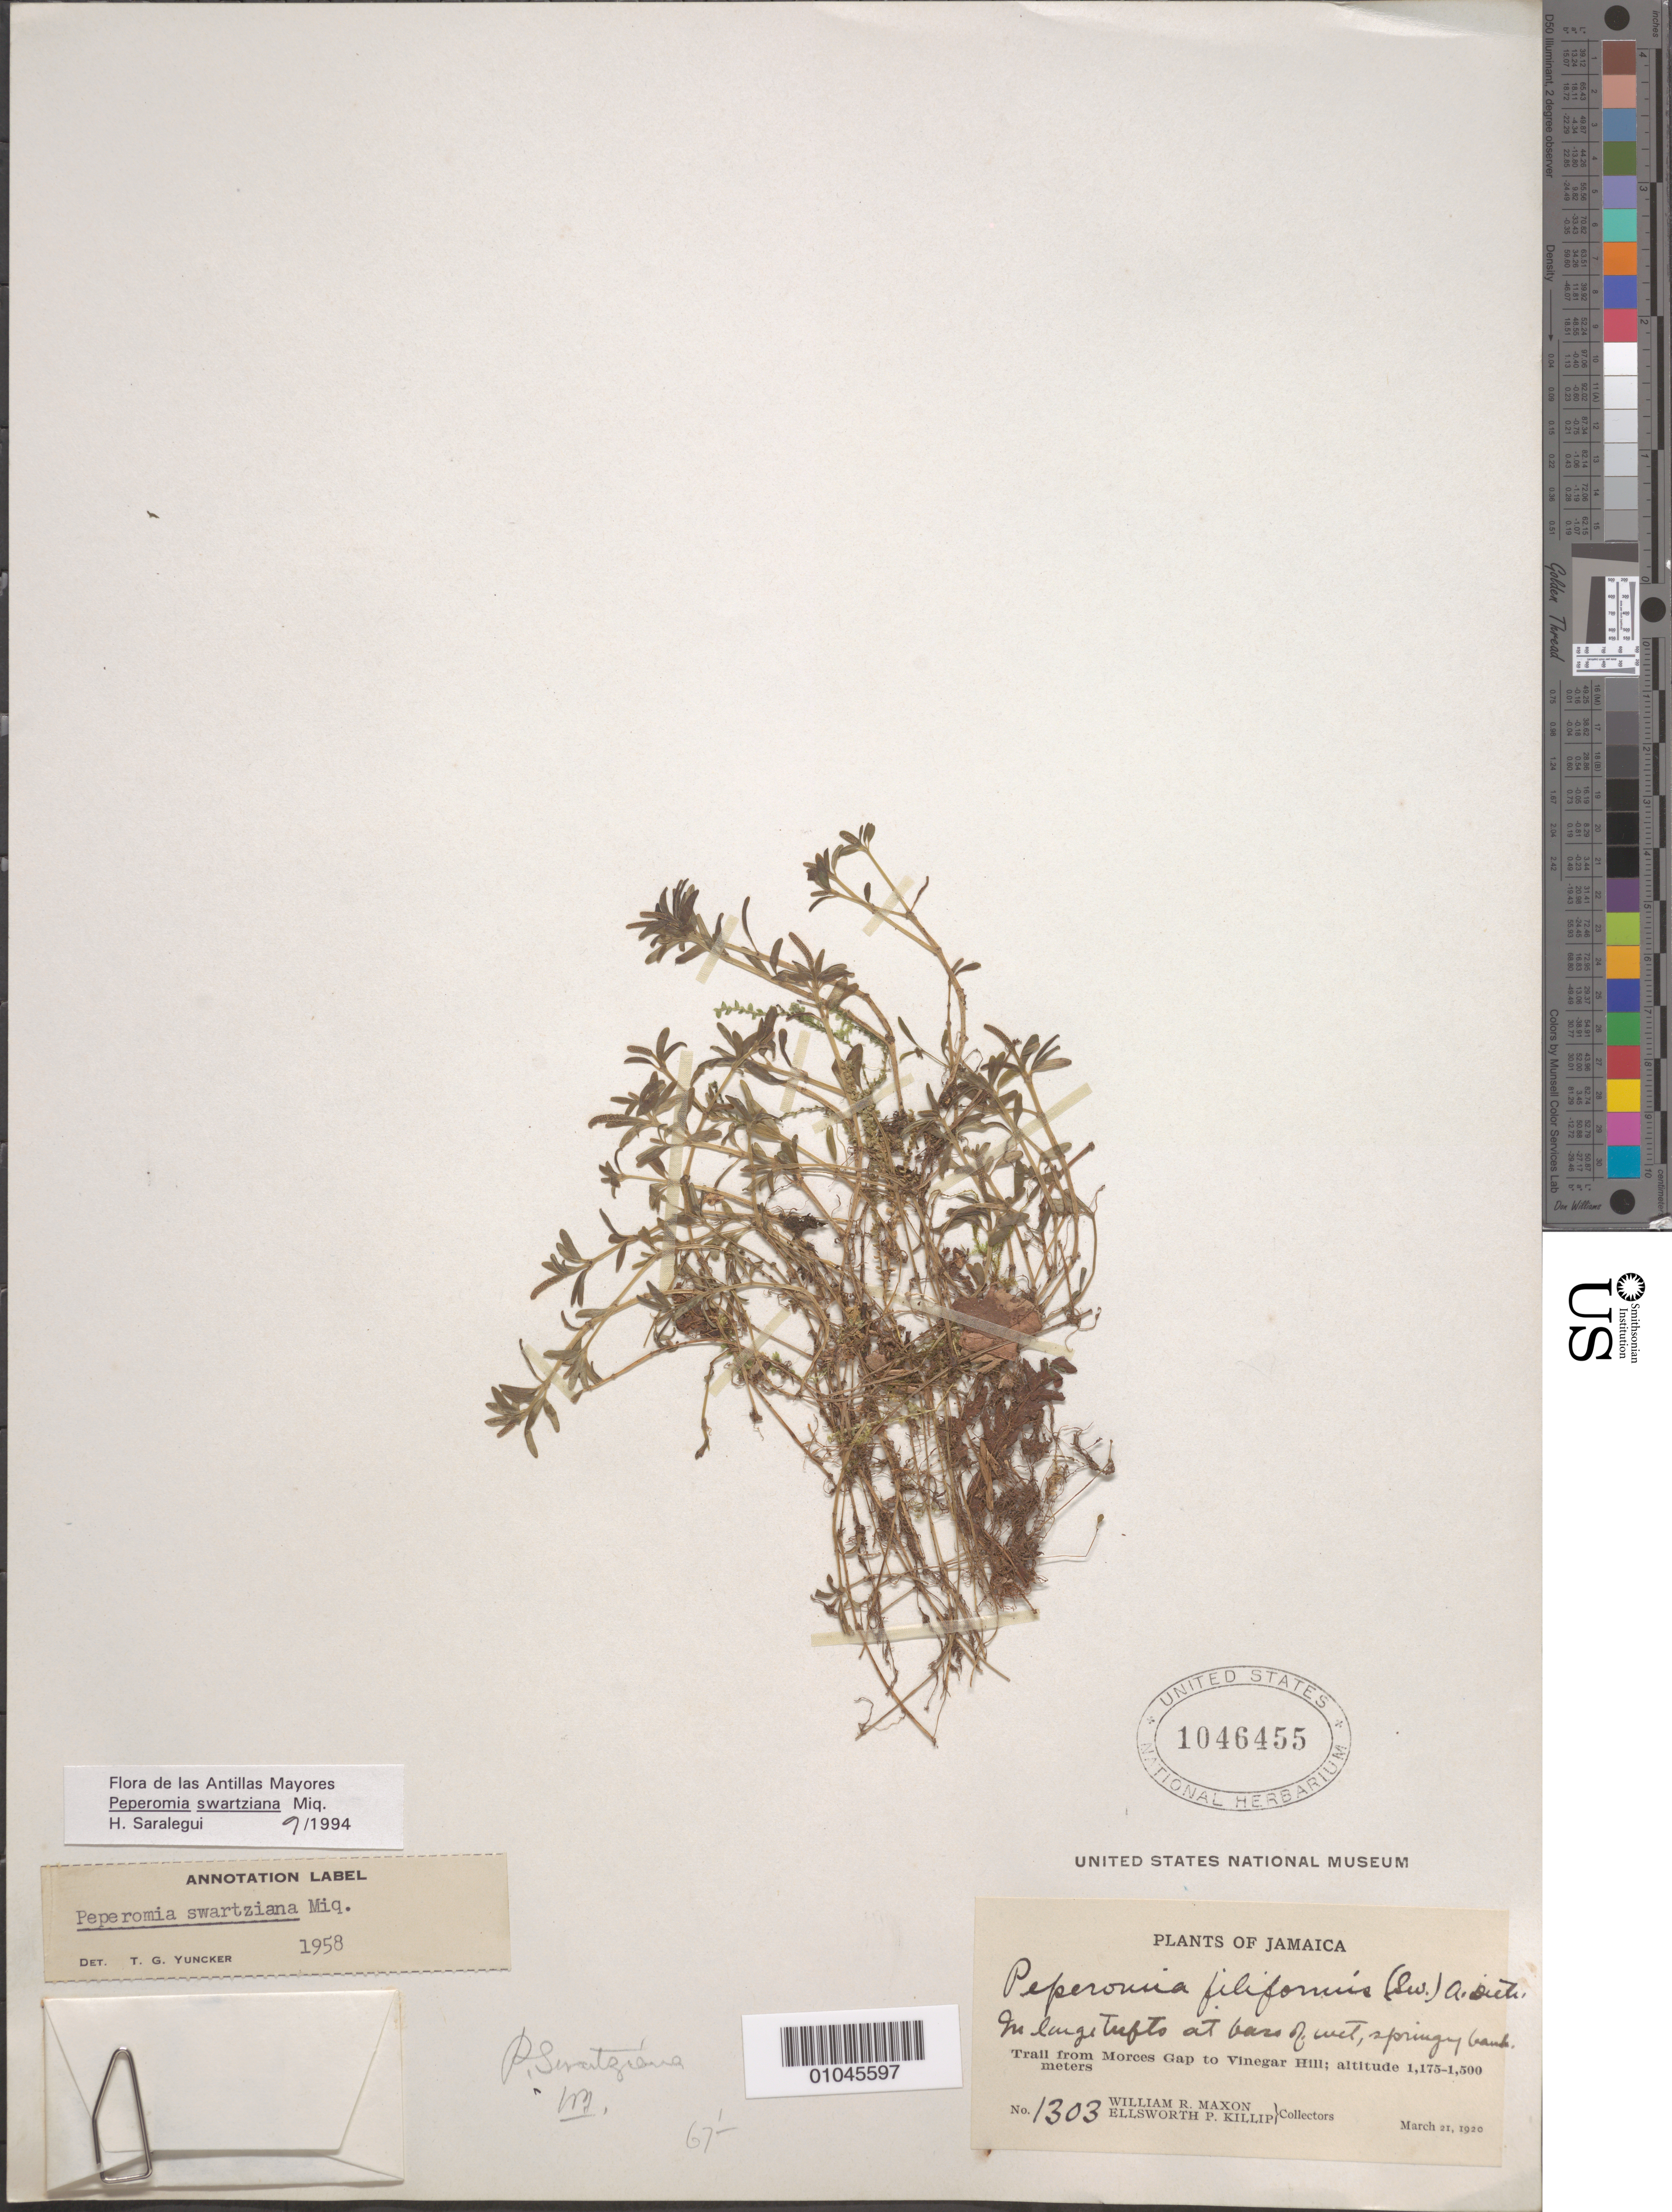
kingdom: Plantae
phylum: Tracheophyta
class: Magnoliopsida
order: Piperales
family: Piperaceae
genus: Peperomia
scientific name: Peperomia swartziana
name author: Miq.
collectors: W. R. Maxon & E. P. Killip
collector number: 1303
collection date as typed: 21 Mar 1920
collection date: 1920-03-21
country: Jamaica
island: Jamaica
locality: Trail from Morces Gap to Vinegar Hill. In large trees of wet springy banks.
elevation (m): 1175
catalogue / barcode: US 1046455